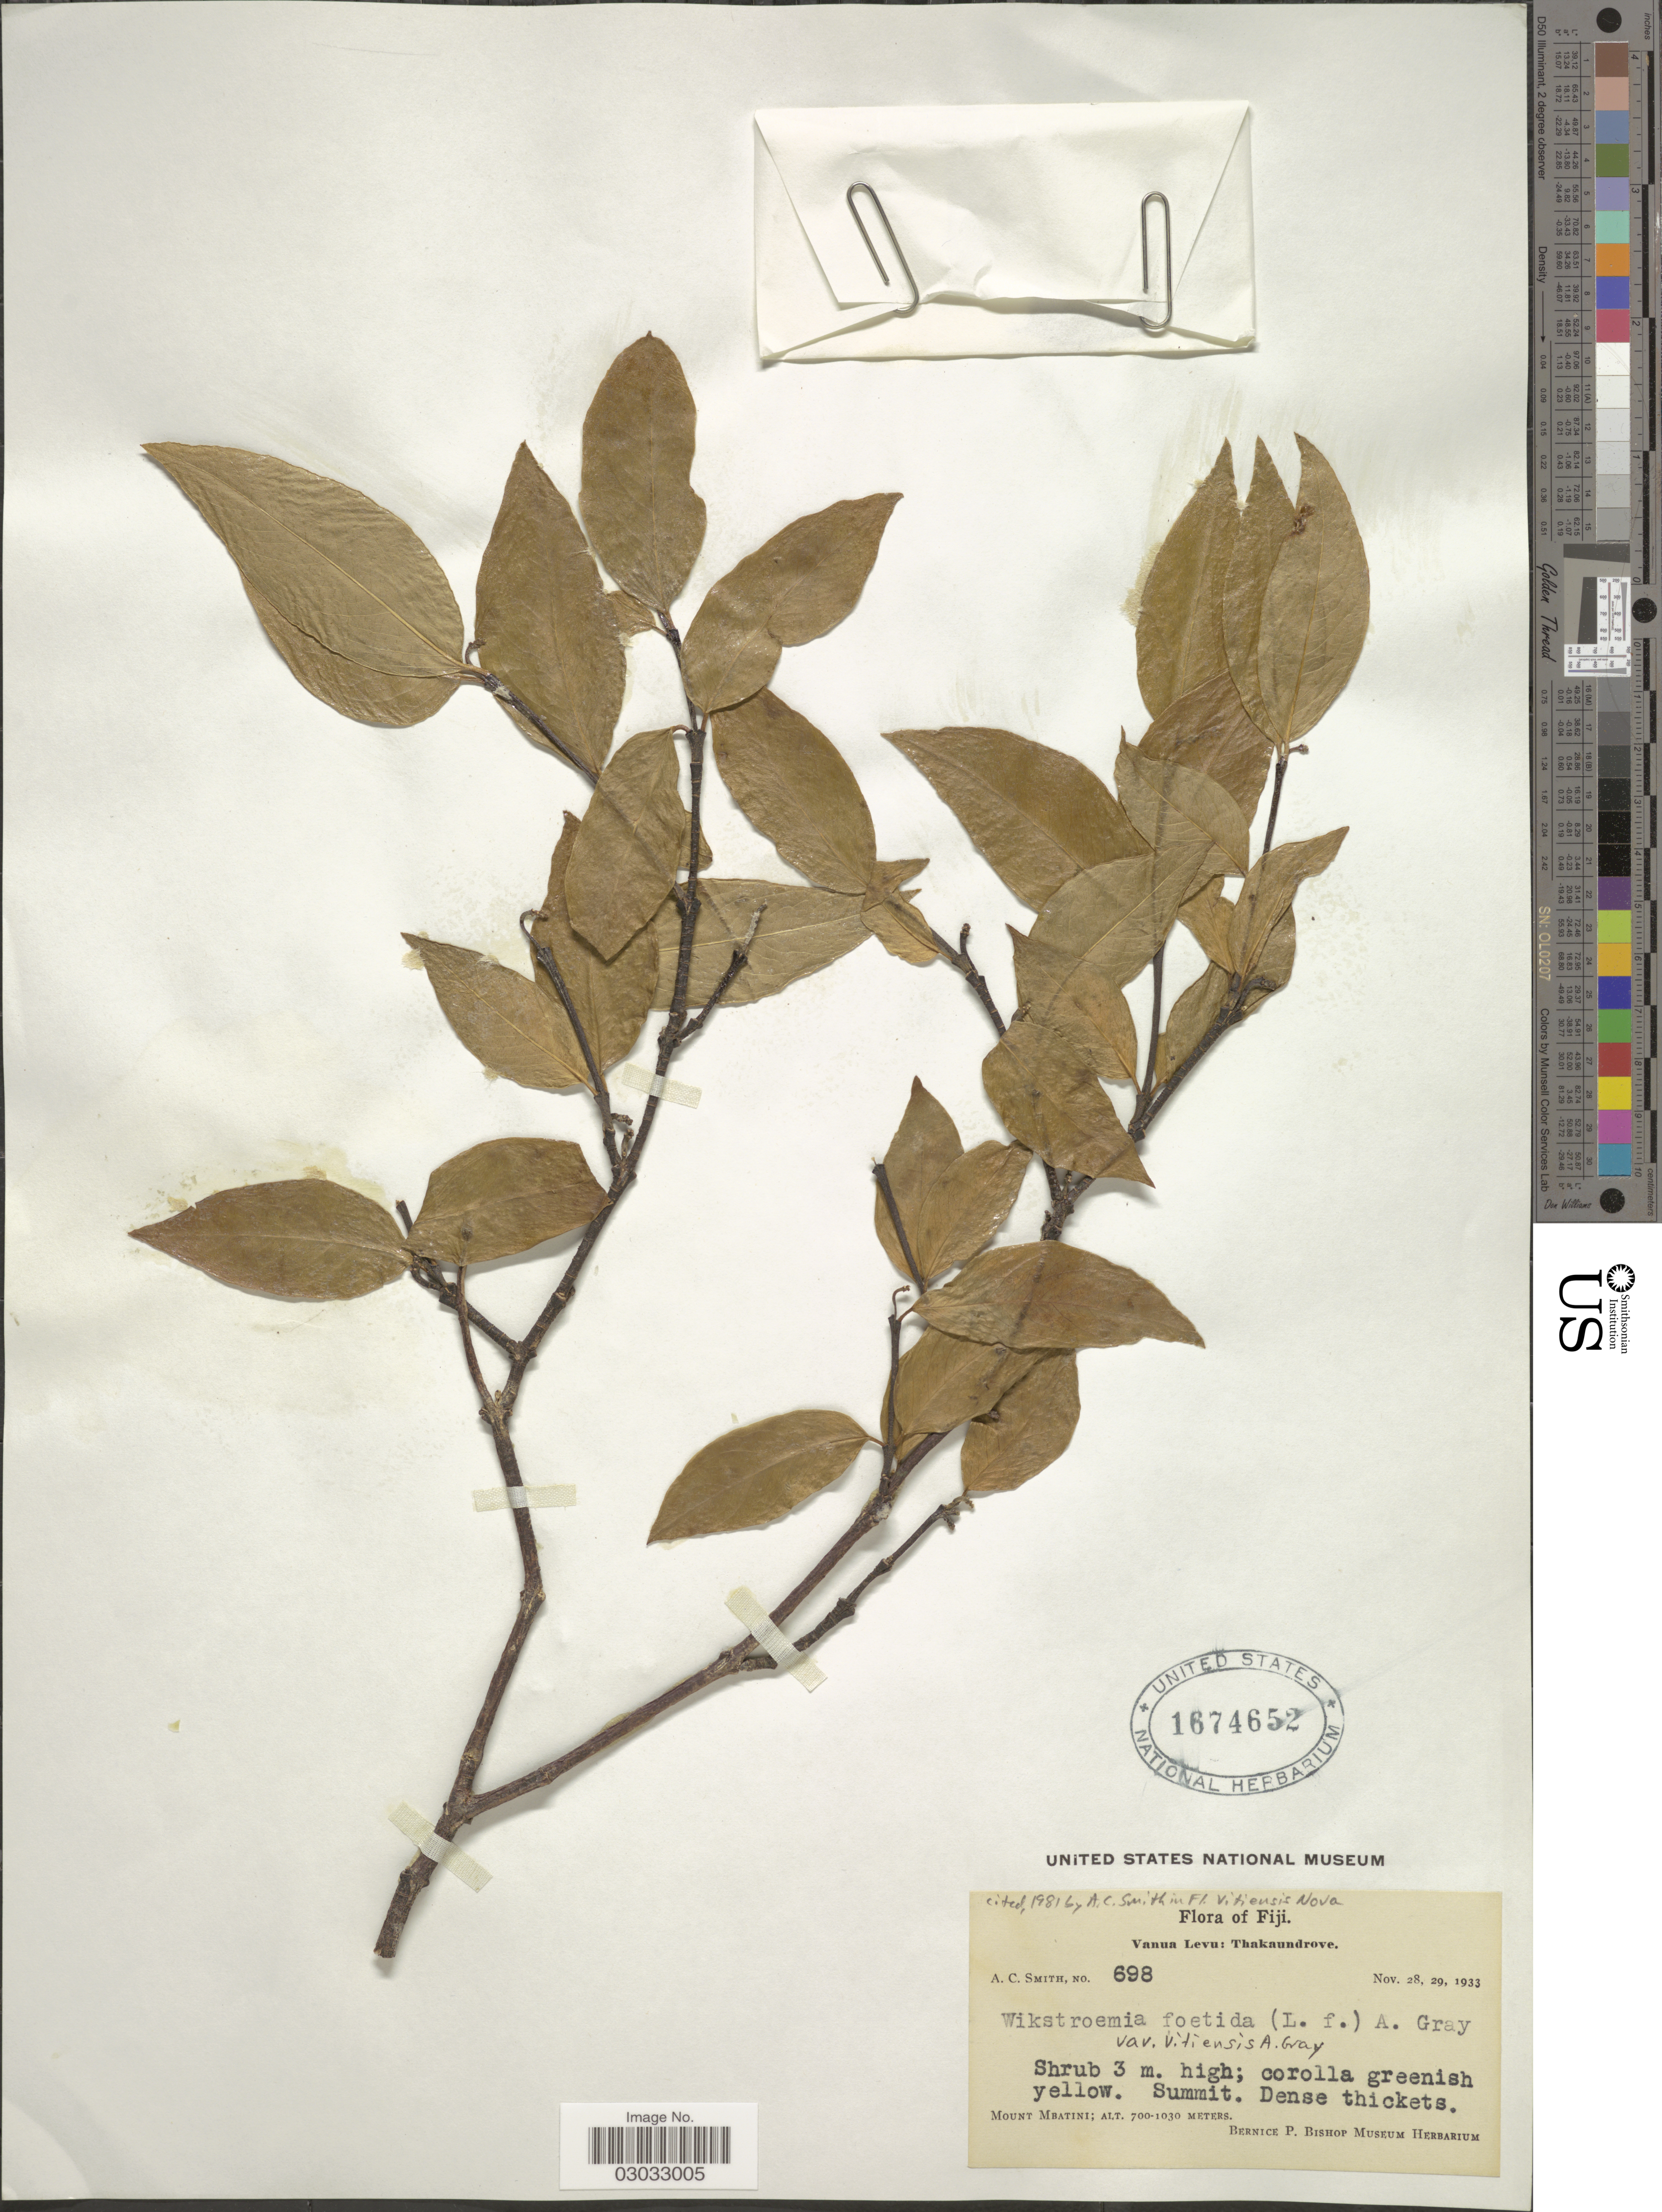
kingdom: Plantae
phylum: Tracheophyta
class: Magnoliopsida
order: Malvales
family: Thymelaeaceae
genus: Wikstroemia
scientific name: Wikstroemia coriacea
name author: Seem.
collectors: A. C. Smith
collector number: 698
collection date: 1933-11-28/1933-11-29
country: Fiji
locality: Vanua Levu: Thakaundrove. Mount Mbatini.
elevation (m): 700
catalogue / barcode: US 1674652